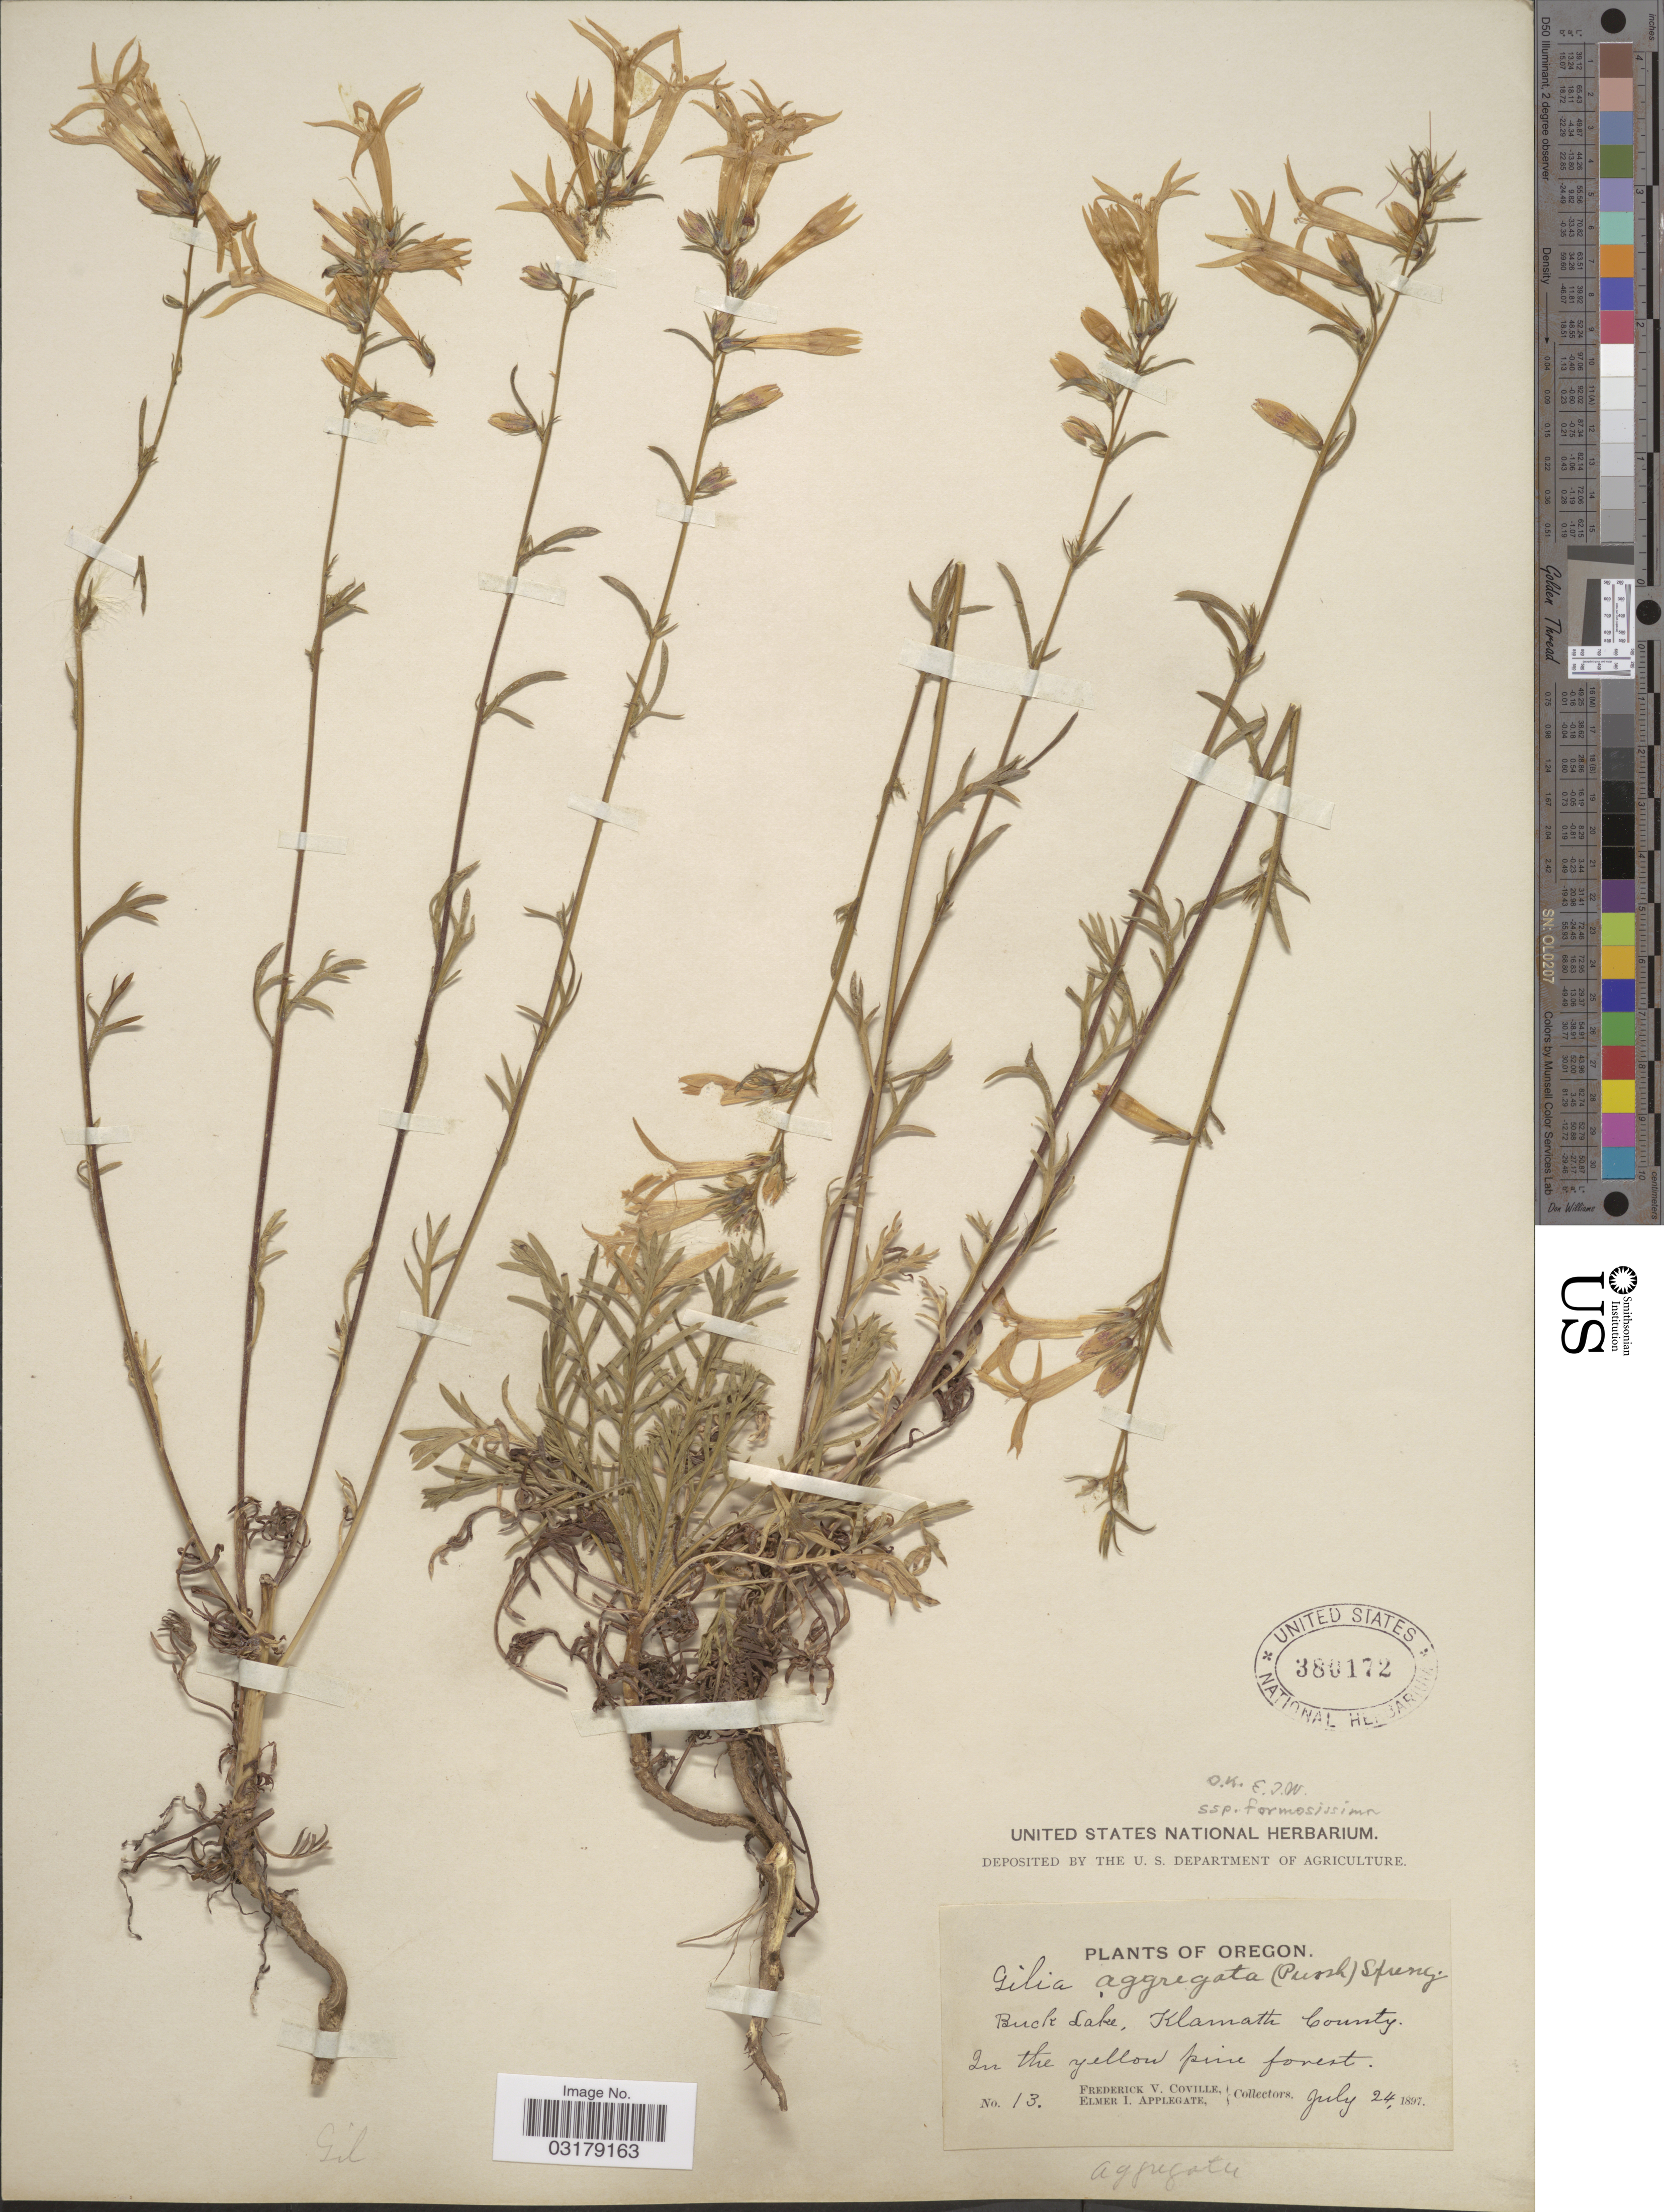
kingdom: Plantae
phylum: Tracheophyta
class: Magnoliopsida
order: Ericales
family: Polemoniaceae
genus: Ipomopsis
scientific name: Ipomopsis aggregata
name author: (Pursh) V.E. Grant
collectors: F. V. Coville & E. I. Applegate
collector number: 13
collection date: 1897-07-24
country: United States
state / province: Oregon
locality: Buck Lake, Klamath County.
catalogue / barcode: US 380172